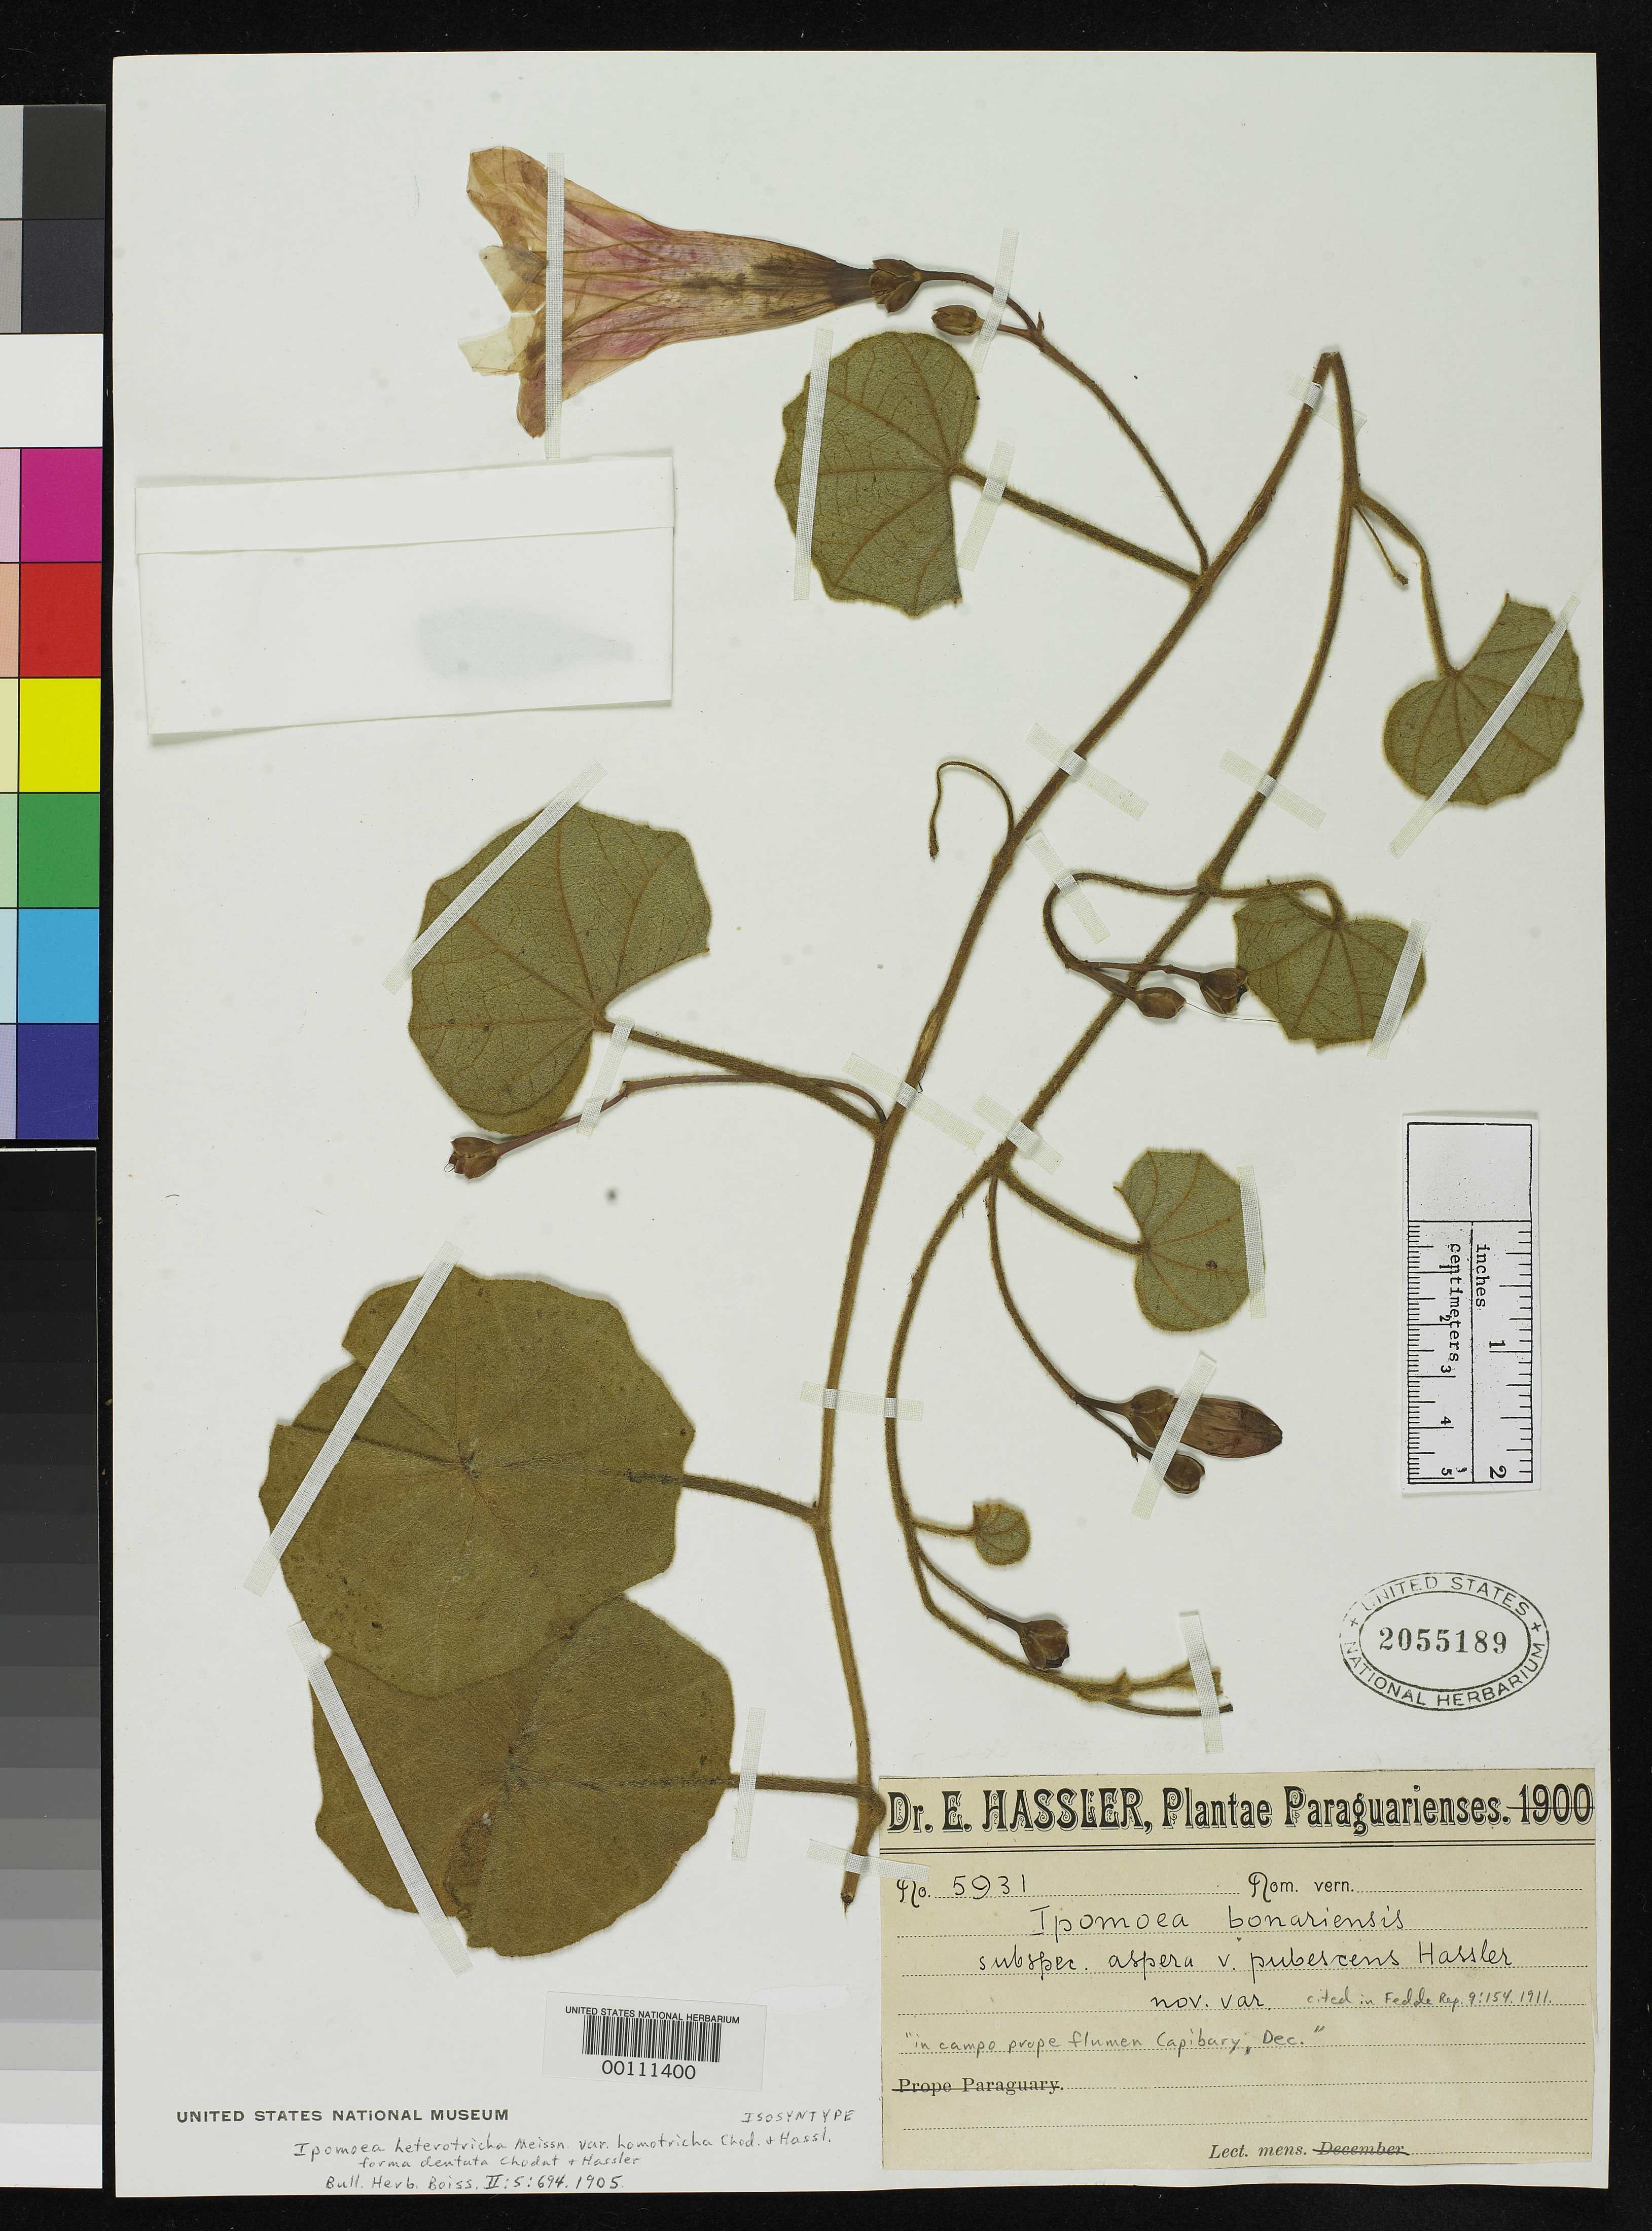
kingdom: Plantae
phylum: Tracheophyta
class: Magnoliopsida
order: Solanales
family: Convolvulaceae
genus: Ipomoea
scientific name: Ipomoea heterotricha f. dentata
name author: Chodat & Hassl.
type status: Isosyntype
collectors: E. Hassler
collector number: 5931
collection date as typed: Dec 1900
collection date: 1900-12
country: Paraguay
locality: In campo prope flumen Capibary.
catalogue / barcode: US 2055189